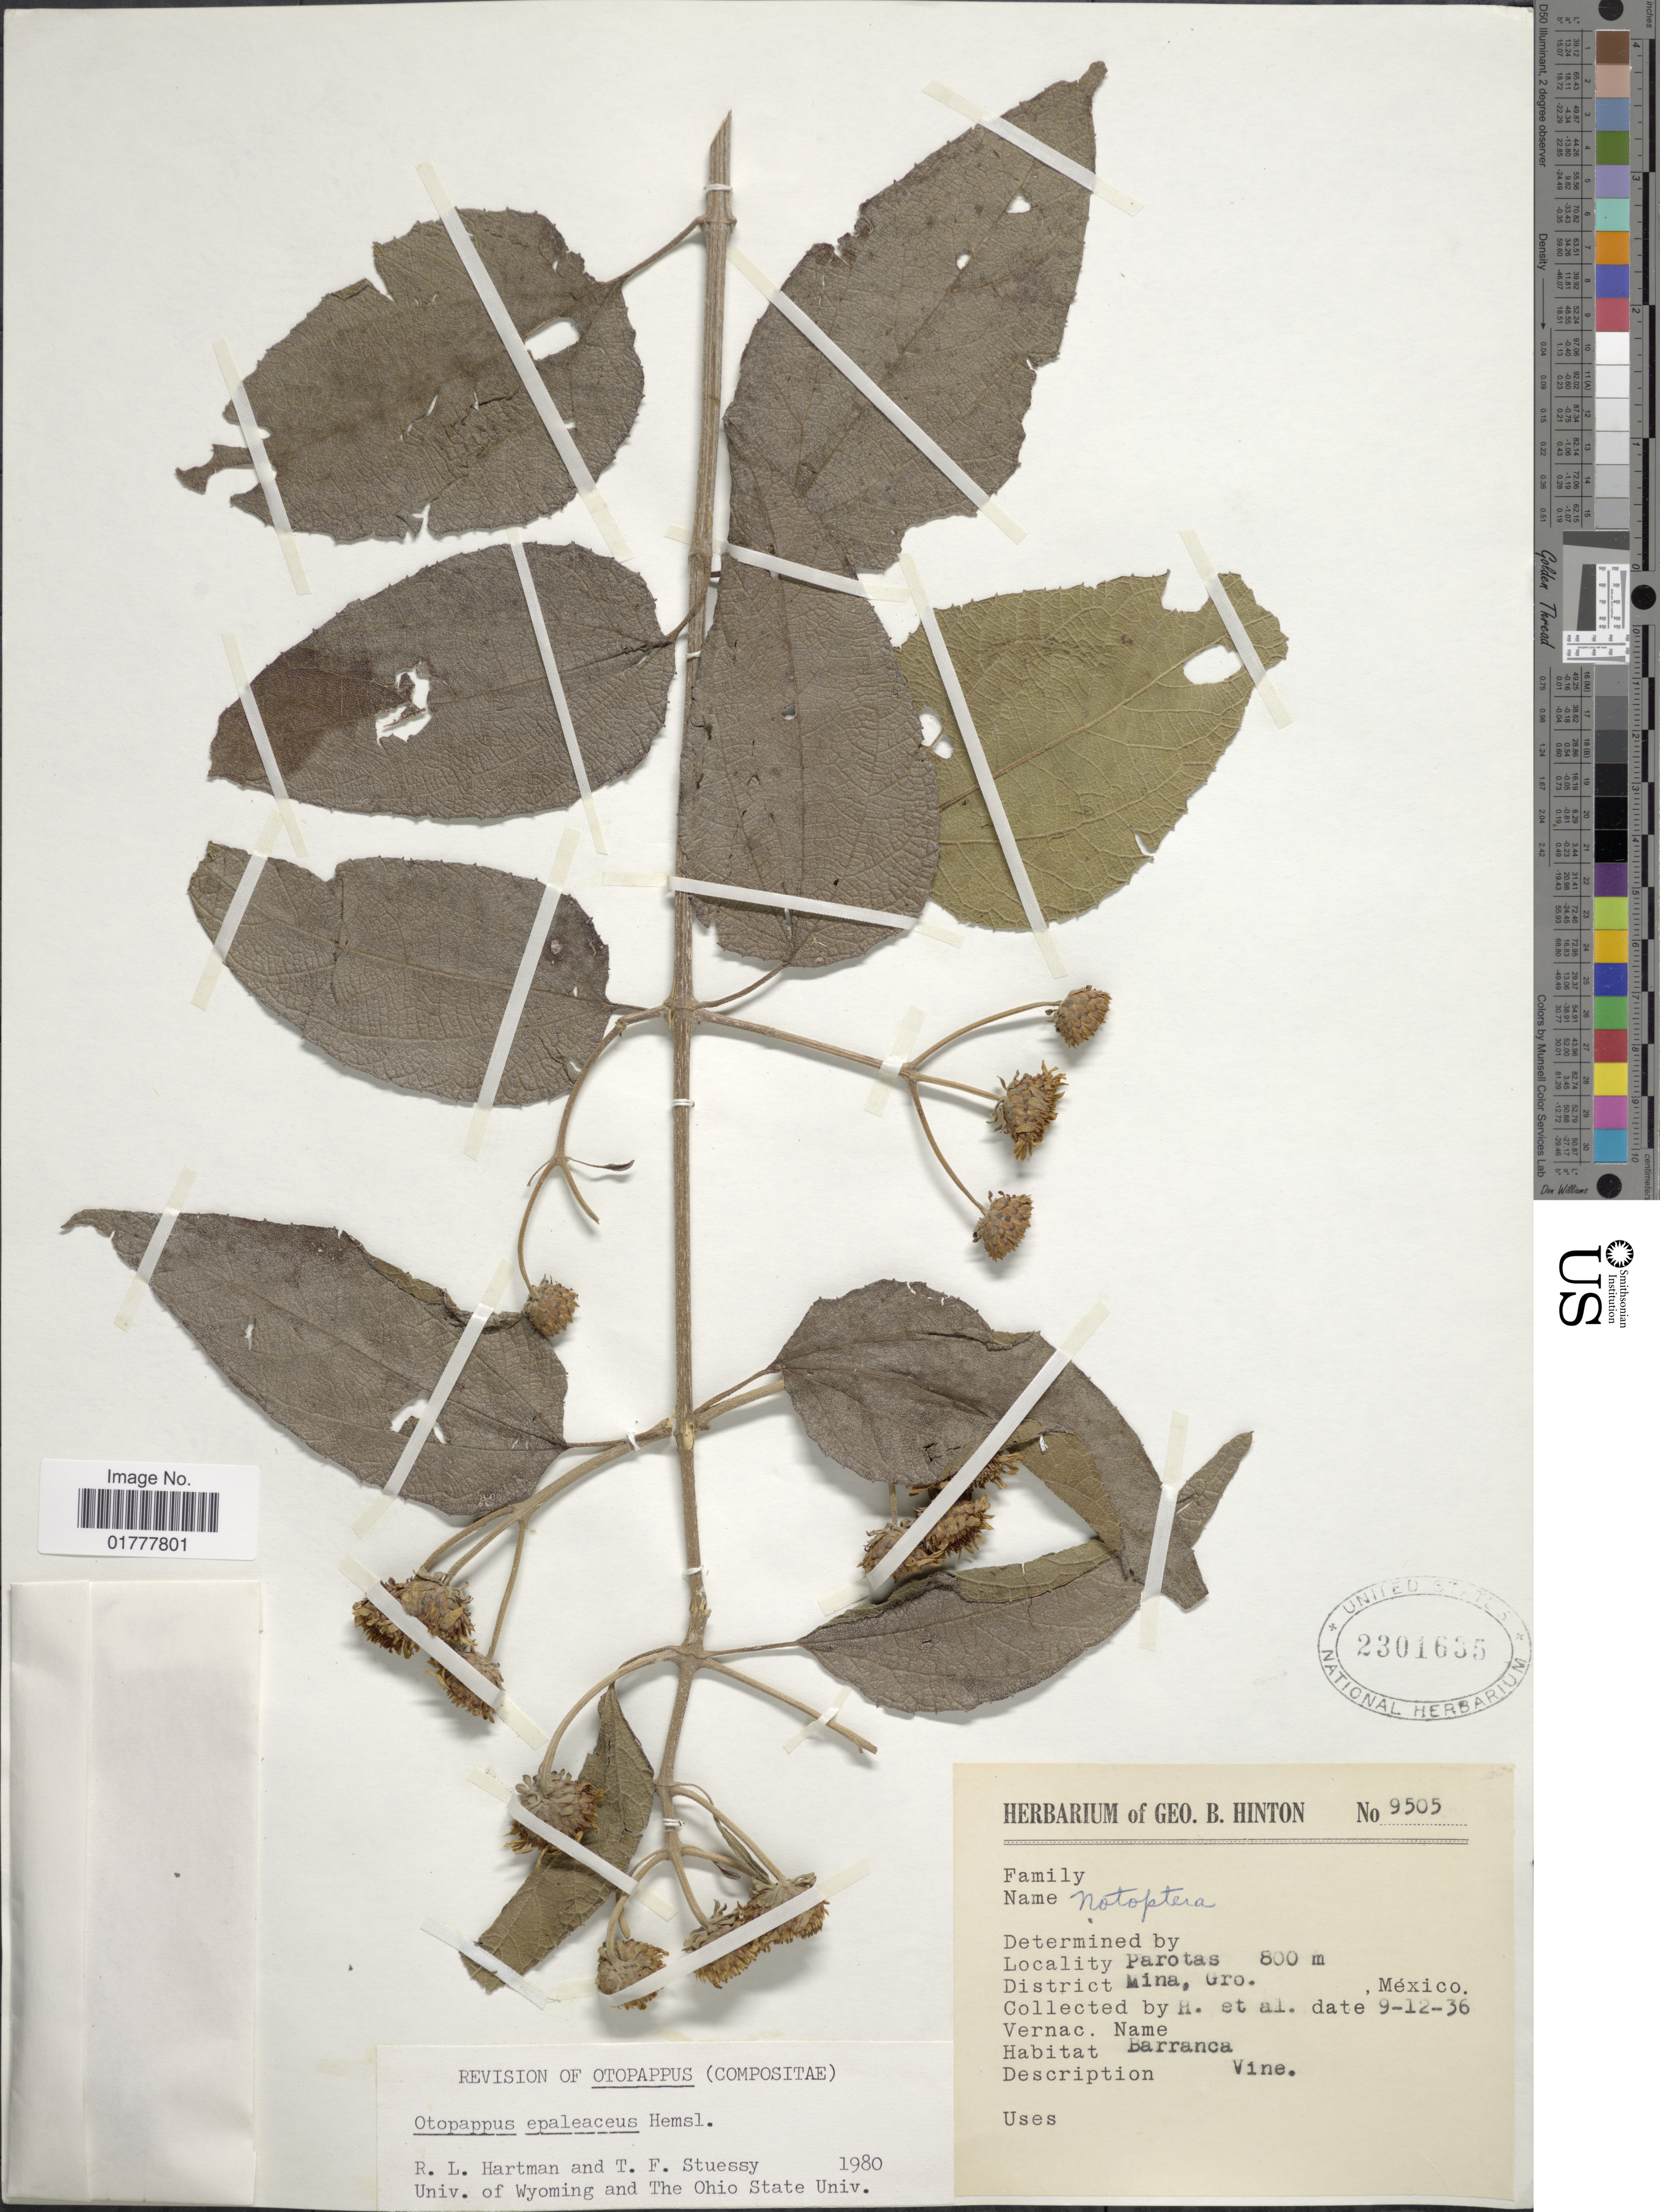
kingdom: Plantae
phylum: Tracheophyta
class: Magnoliopsida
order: Asterales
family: Asteraceae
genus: Otopappus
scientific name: Otopappus epaleaceus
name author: Hemsl.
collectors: G. B. Hinton & et al.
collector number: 9505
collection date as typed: Transcribed d/m/y: 12/9/36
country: Mexico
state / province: Guerrero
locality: Parotas, Mina, Gro. Mexico.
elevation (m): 800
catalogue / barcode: US 2301635